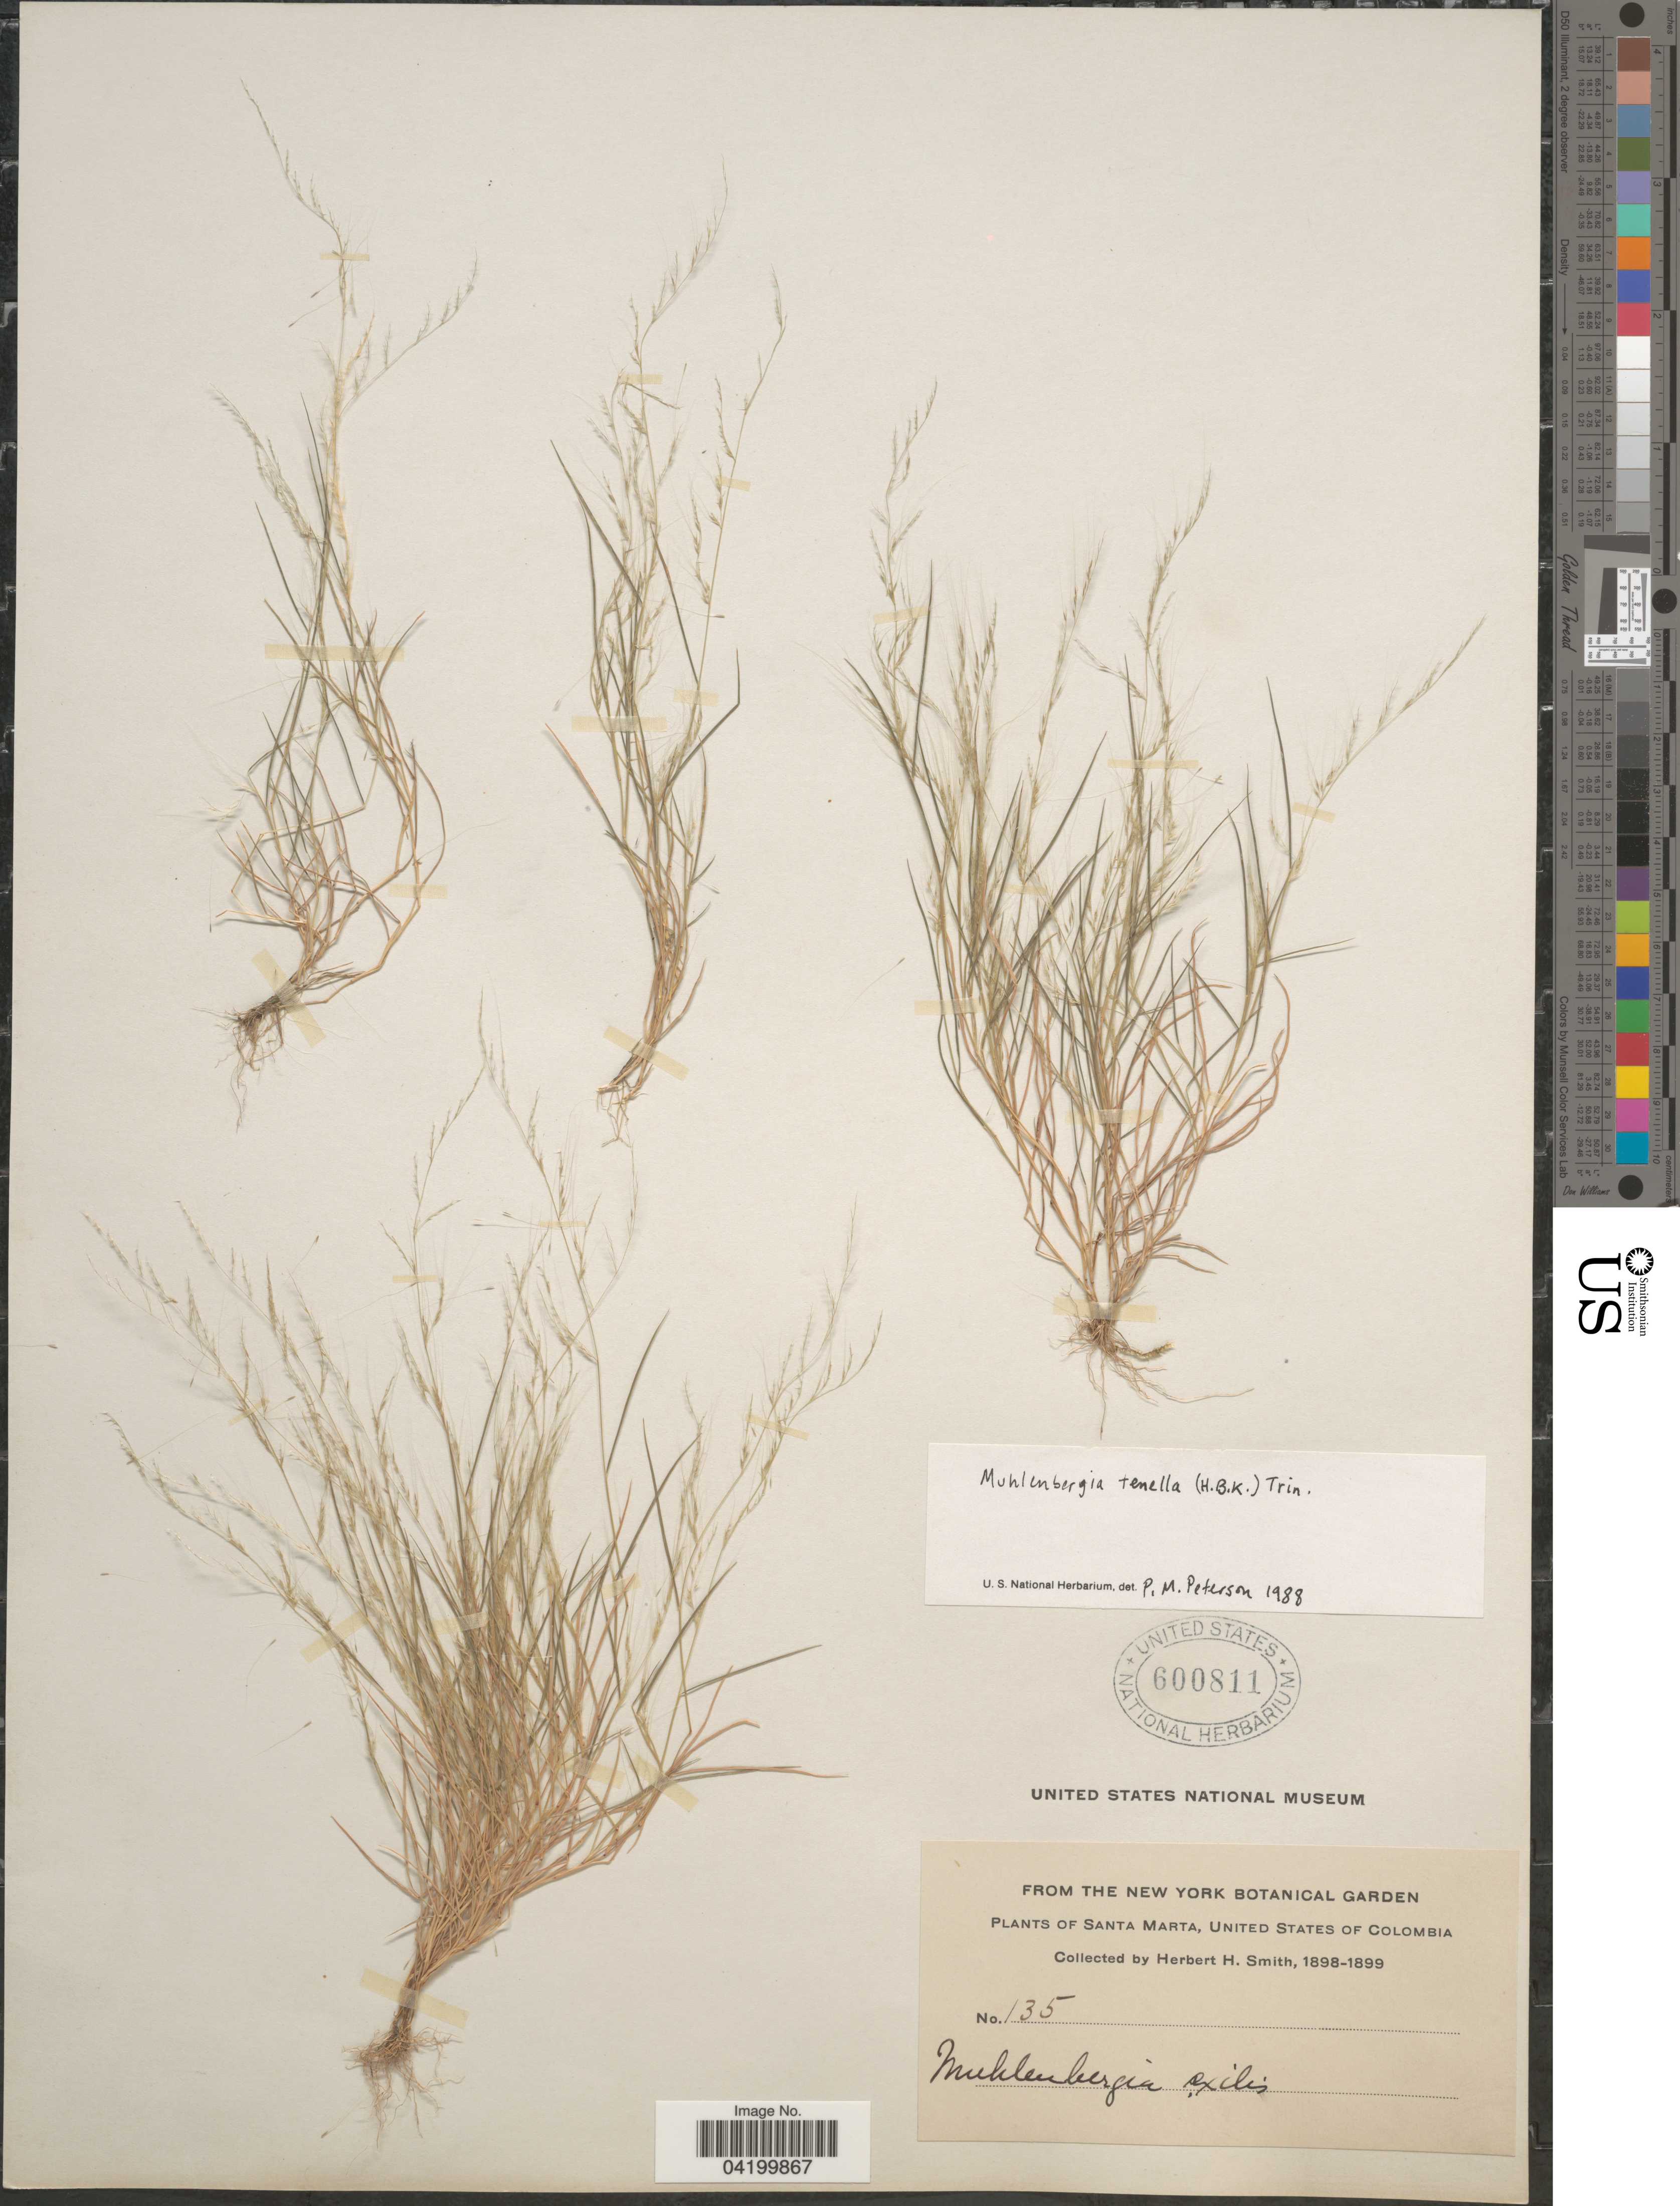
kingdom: Plantae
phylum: Tracheophyta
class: Liliopsida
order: Poales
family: Poaceae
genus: Muhlenbergia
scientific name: Muhlenbergia tenella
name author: (Kunth) Trin.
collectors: Herbert H. Smith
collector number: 135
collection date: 1898/1899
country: Colombia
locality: Santa Marta.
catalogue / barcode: US 600811